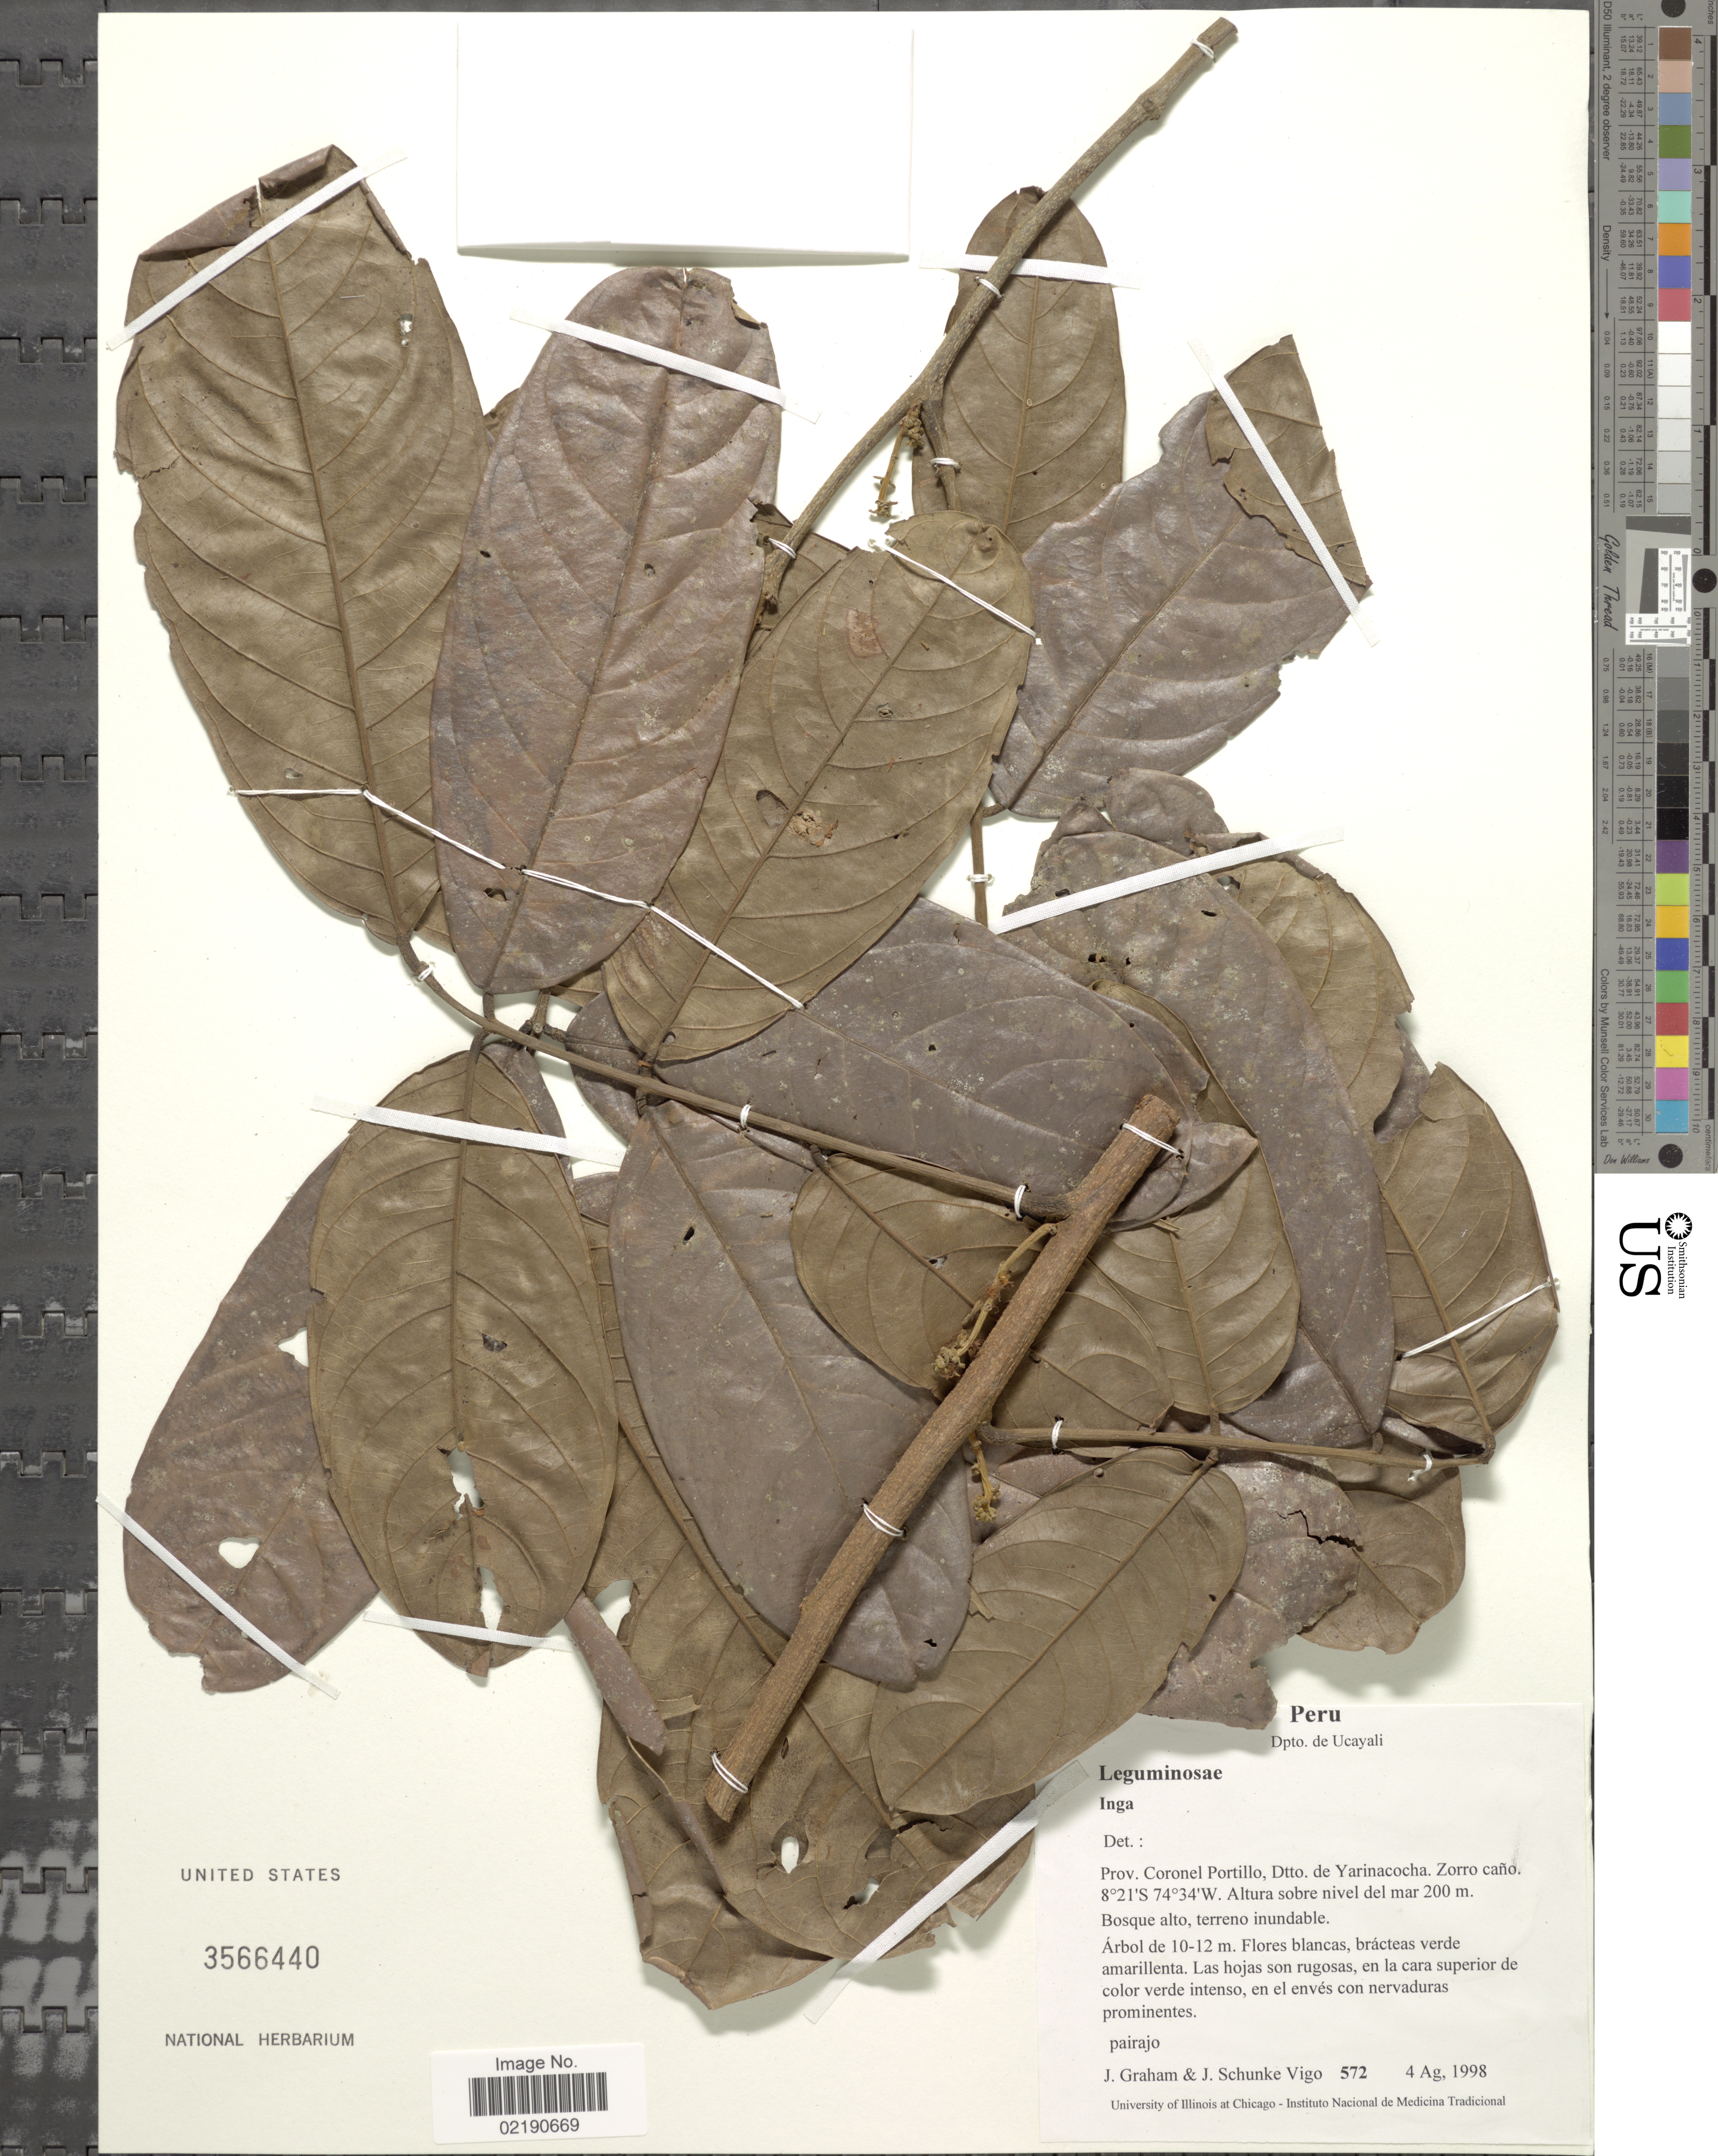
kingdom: Plantae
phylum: Tracheophyta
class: Magnoliopsida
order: Fabales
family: Fabaceae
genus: Inga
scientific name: Inga sp.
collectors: J. Graham & J. Schunke Vigo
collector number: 572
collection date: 1998-08-04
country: Peru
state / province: Ucayali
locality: Prov. Coronel Portillo, Dtto. de Yarinacocha, Zorro cano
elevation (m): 200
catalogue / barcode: US 3566440